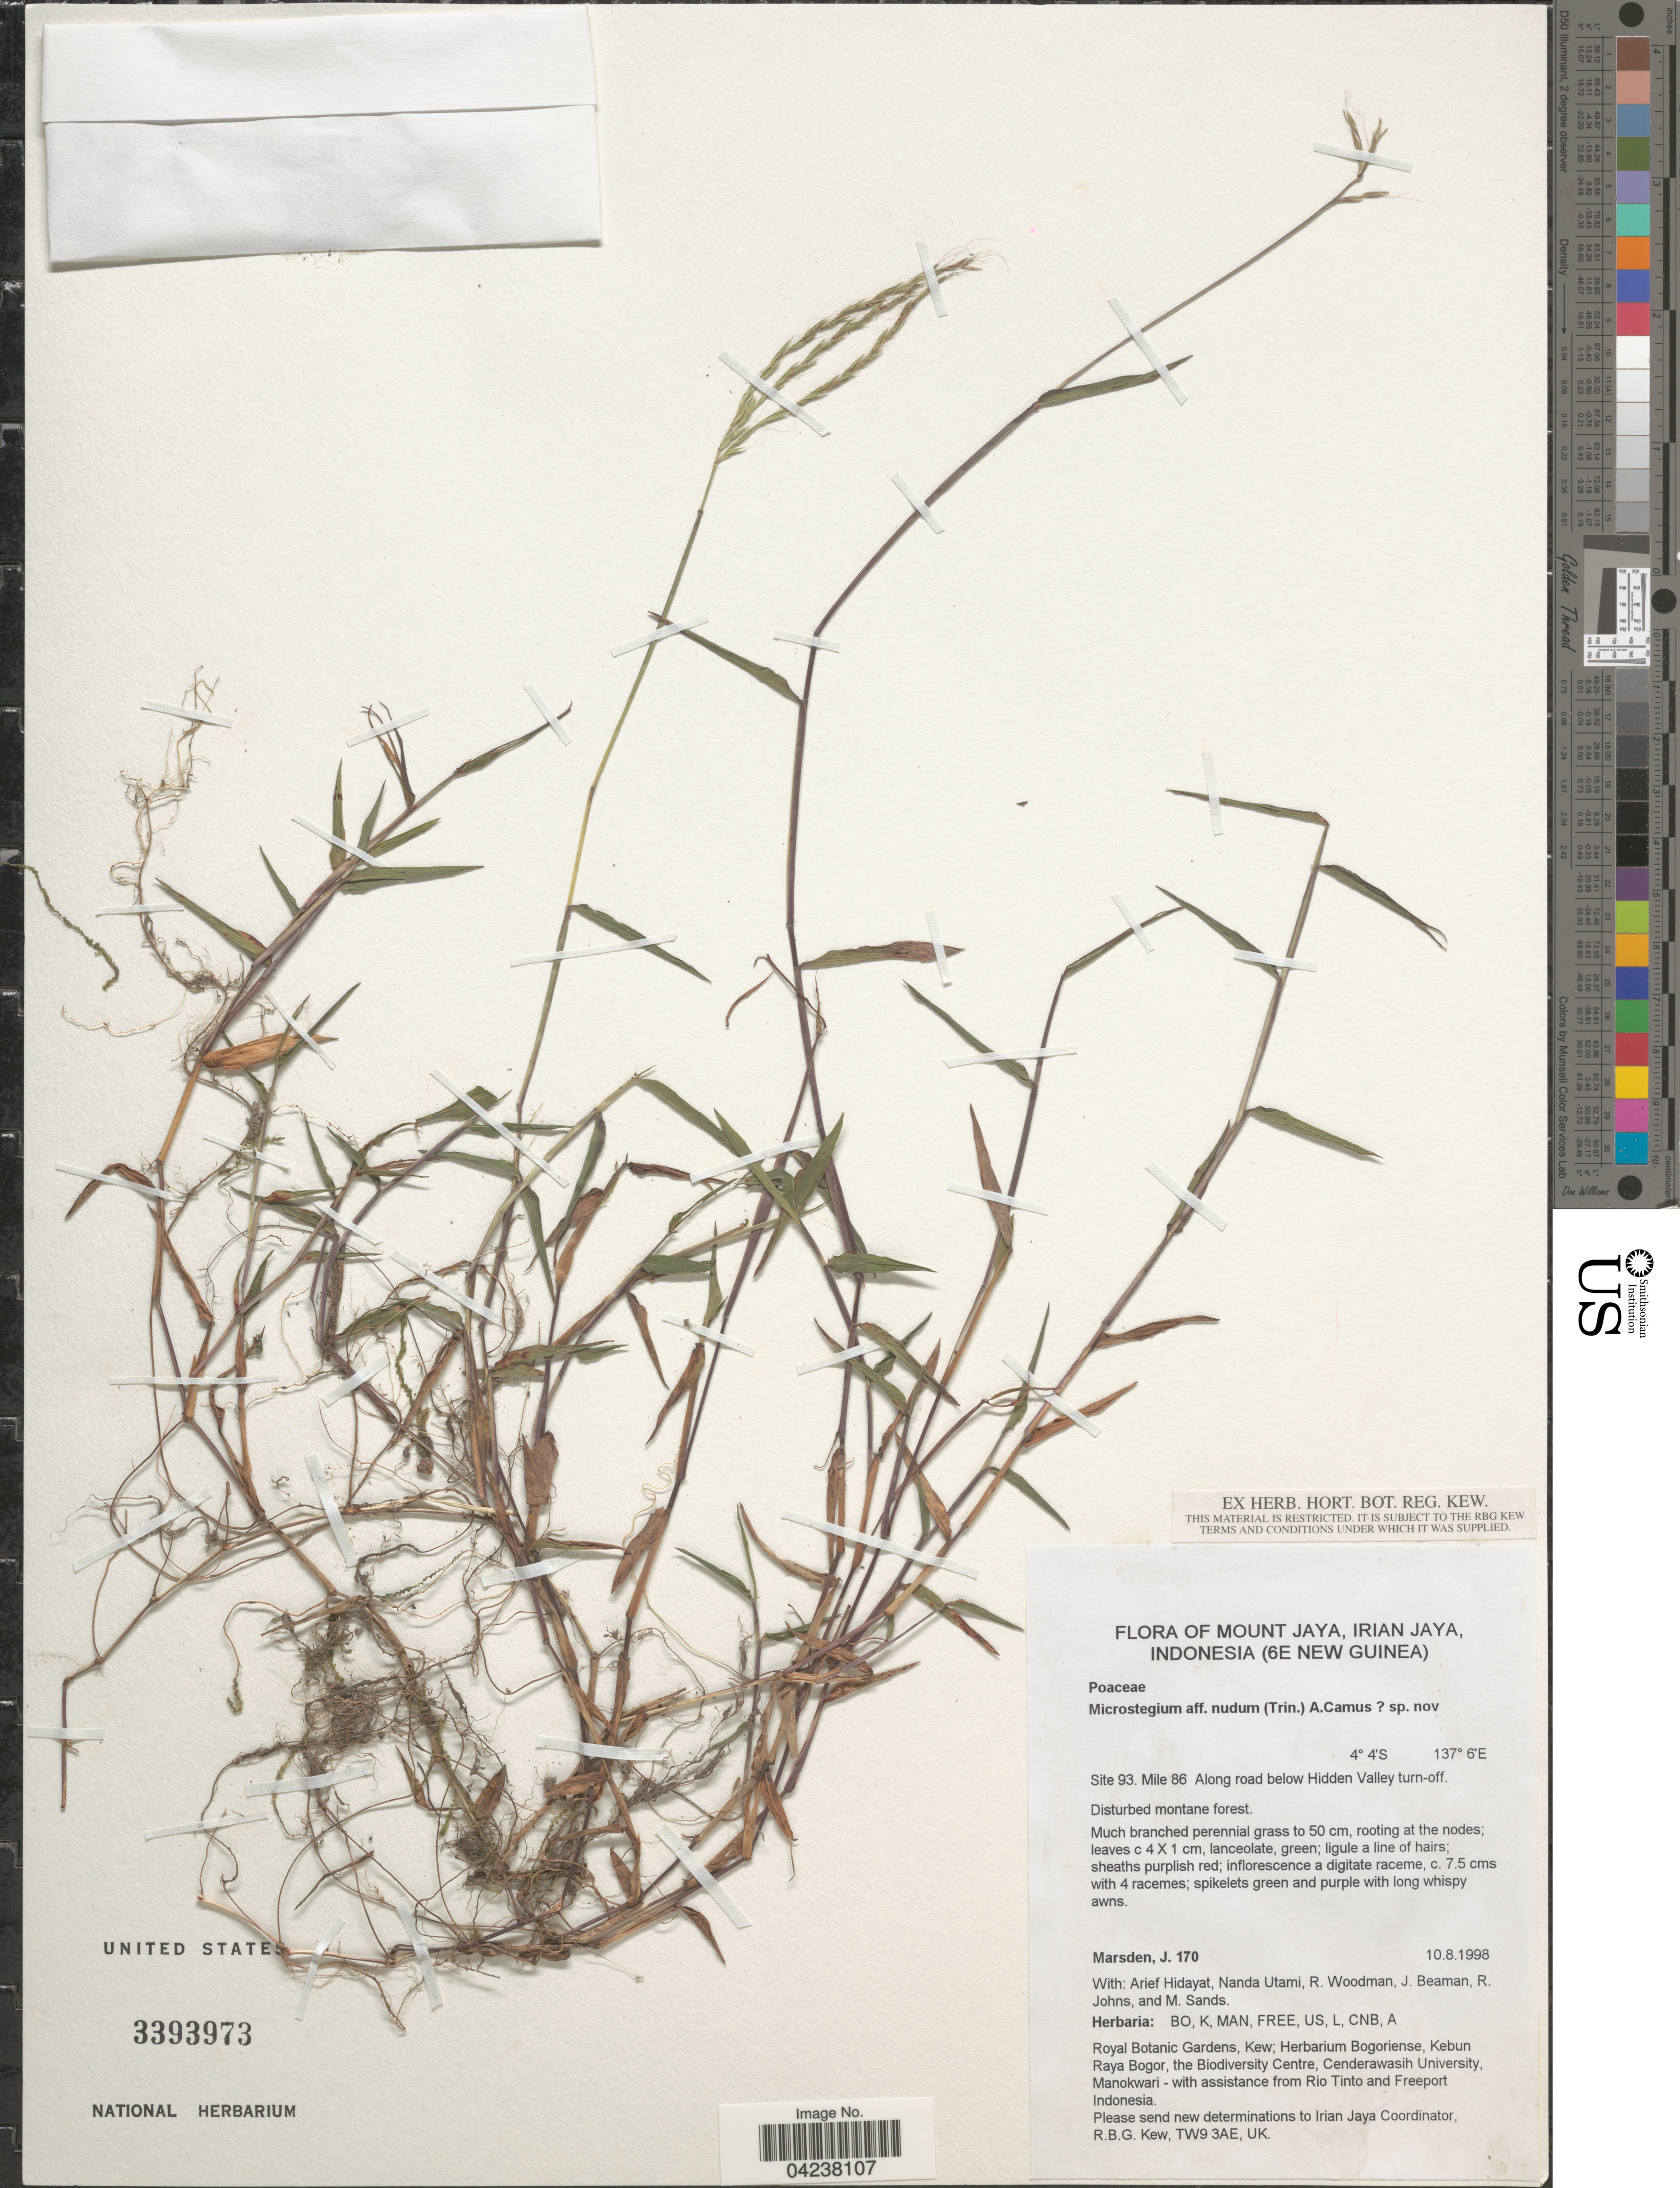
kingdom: Plantae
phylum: Tracheophyta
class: Liliopsida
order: Poales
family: Poaceae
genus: Microstegium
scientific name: Microstegium nudum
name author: (Trin.) A. Camus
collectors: J. Marsden, A. Hidayat, N. Utami & R. Woodman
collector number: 170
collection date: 1998-08-10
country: Indonesia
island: New Guinea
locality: Mount Jaya, Irian Jaya (6E New Guinea). Site 93. Mile 86 Along road below Hidden Valley turn-off.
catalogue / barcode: US 3393973